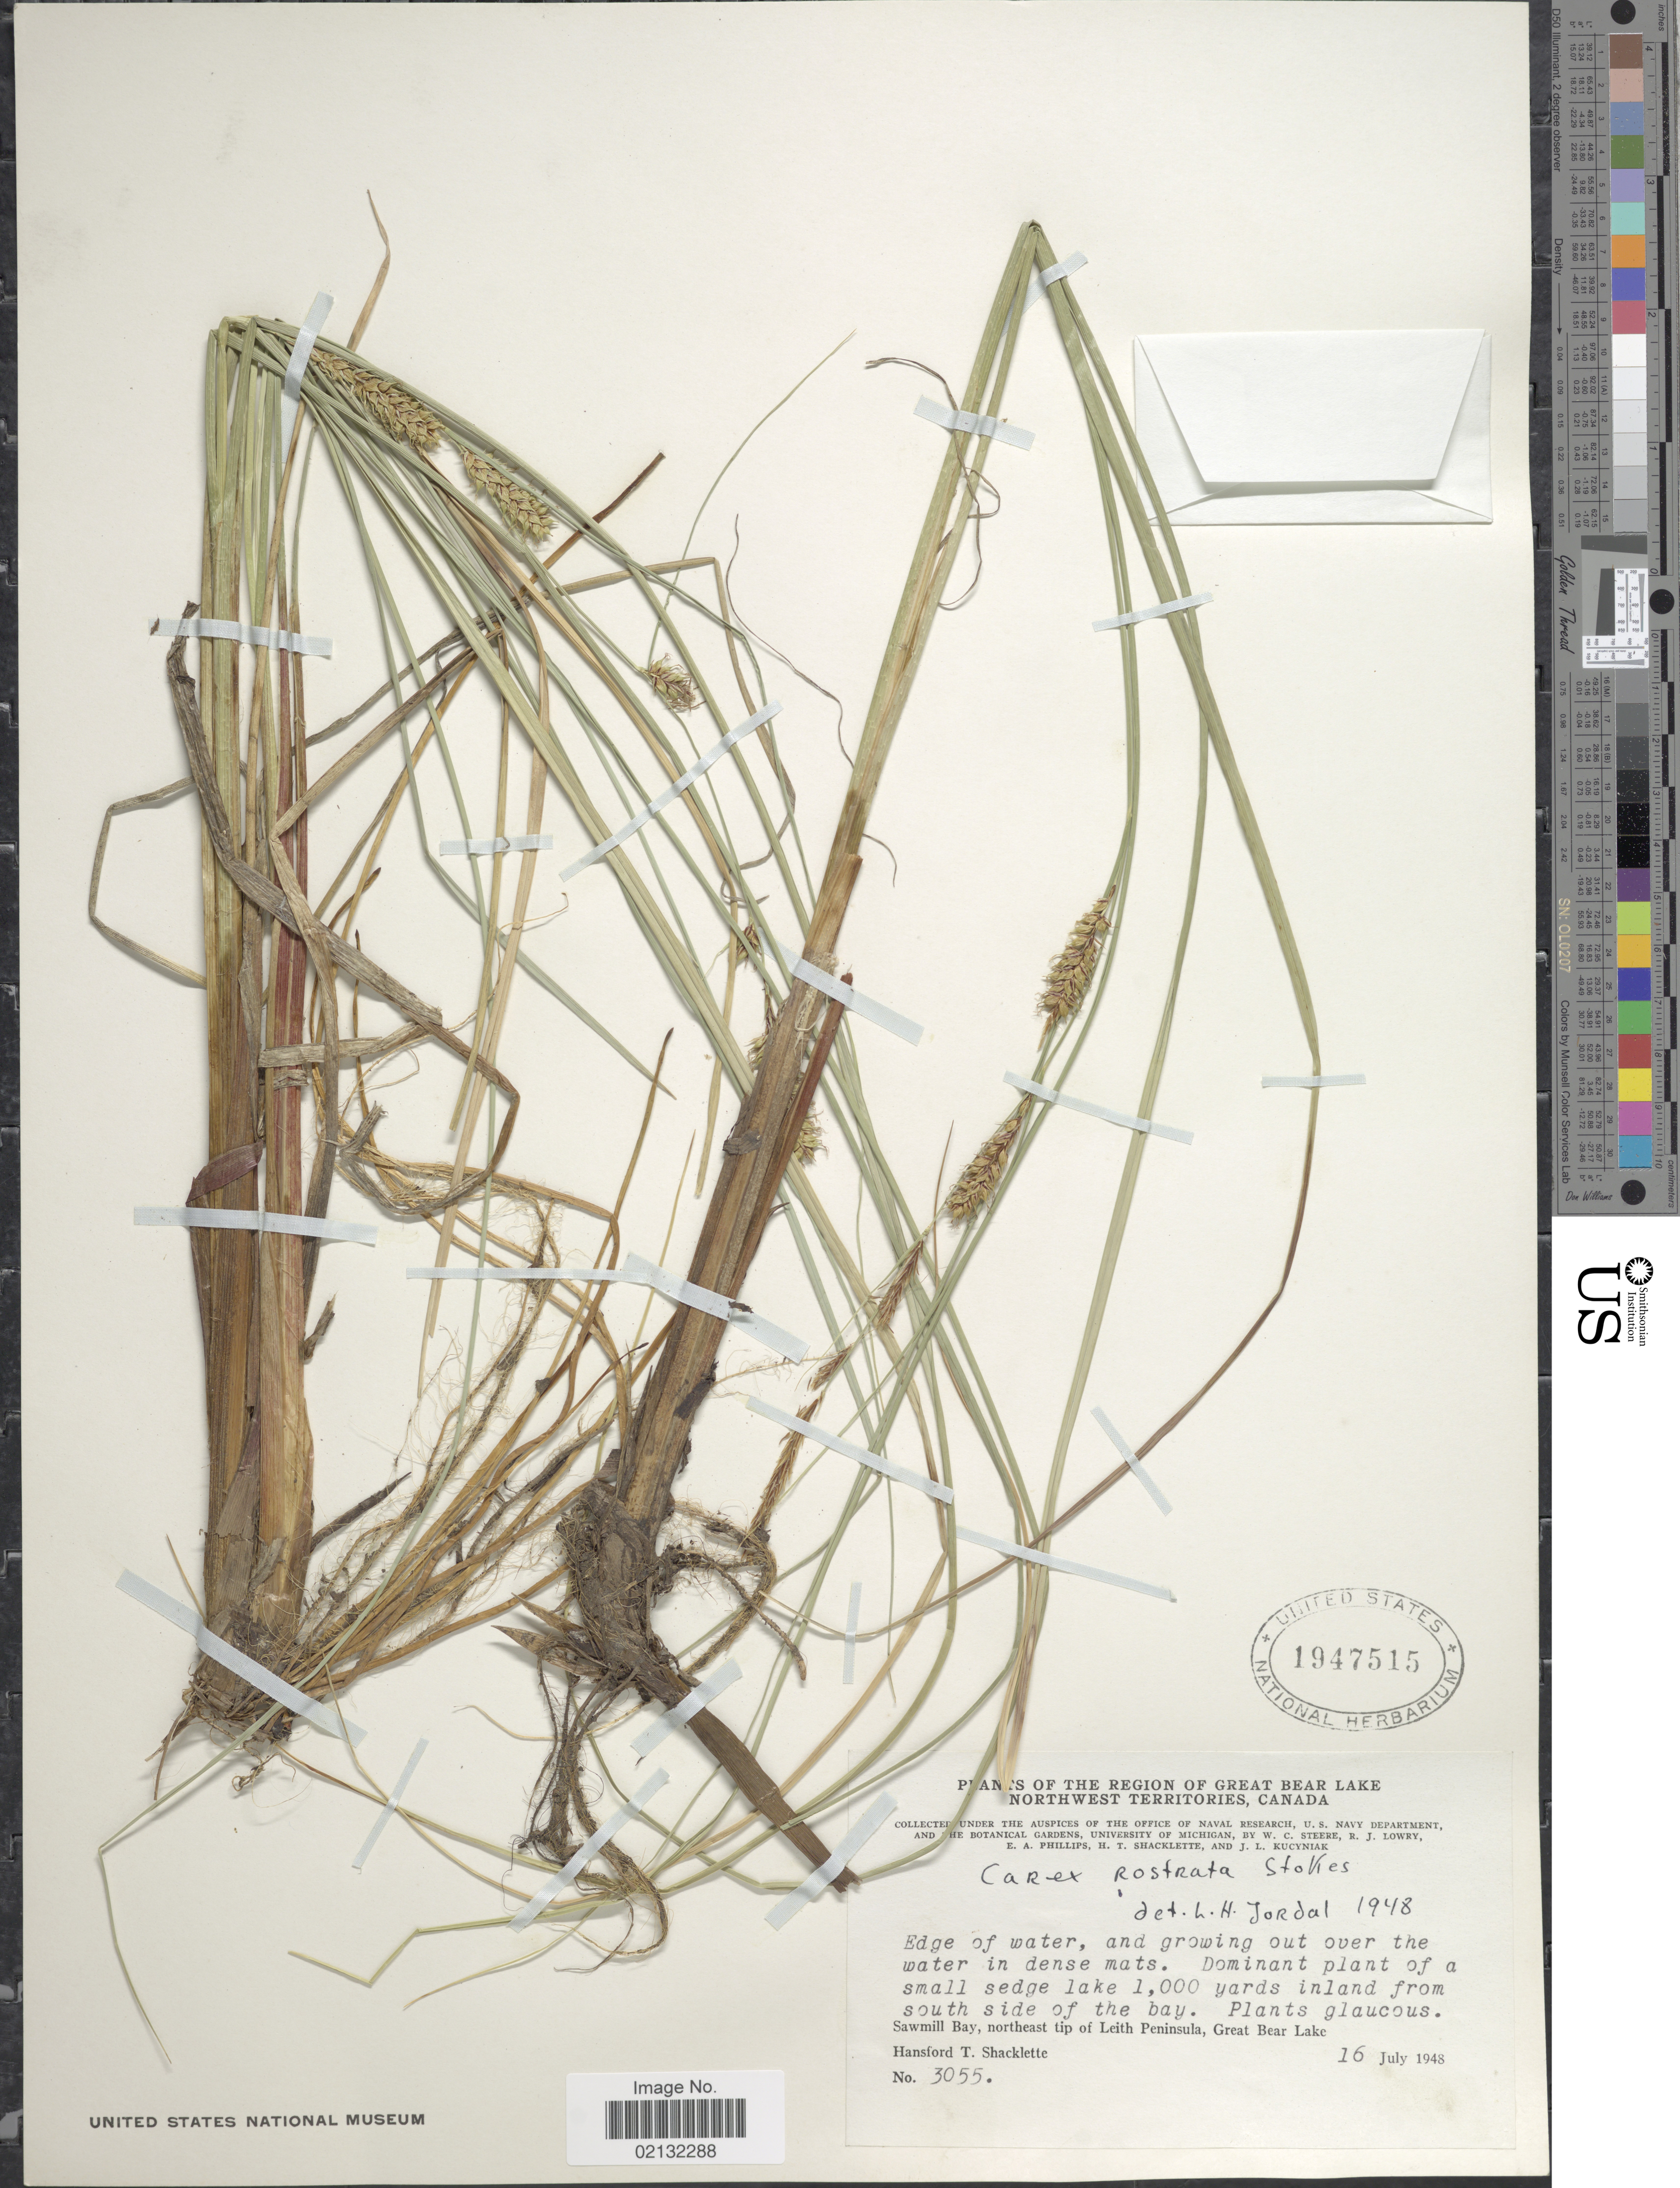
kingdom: Plantae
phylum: Tracheophyta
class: Liliopsida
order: Poales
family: Cyperaceae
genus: Carex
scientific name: Carex rostrata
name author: Stokes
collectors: H. Shacklette, W. C. Steere, R. Lowry, E. Phillips & J. Kucyniak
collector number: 3055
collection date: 1948-07-16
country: Canada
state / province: Northwest Territories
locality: Region of Great Bear Lake, edge of water, and growing out over the water in dense mats, Sawmill Bay, northeast tip of Leith Peninsula, Great Bear Lake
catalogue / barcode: US 1947515